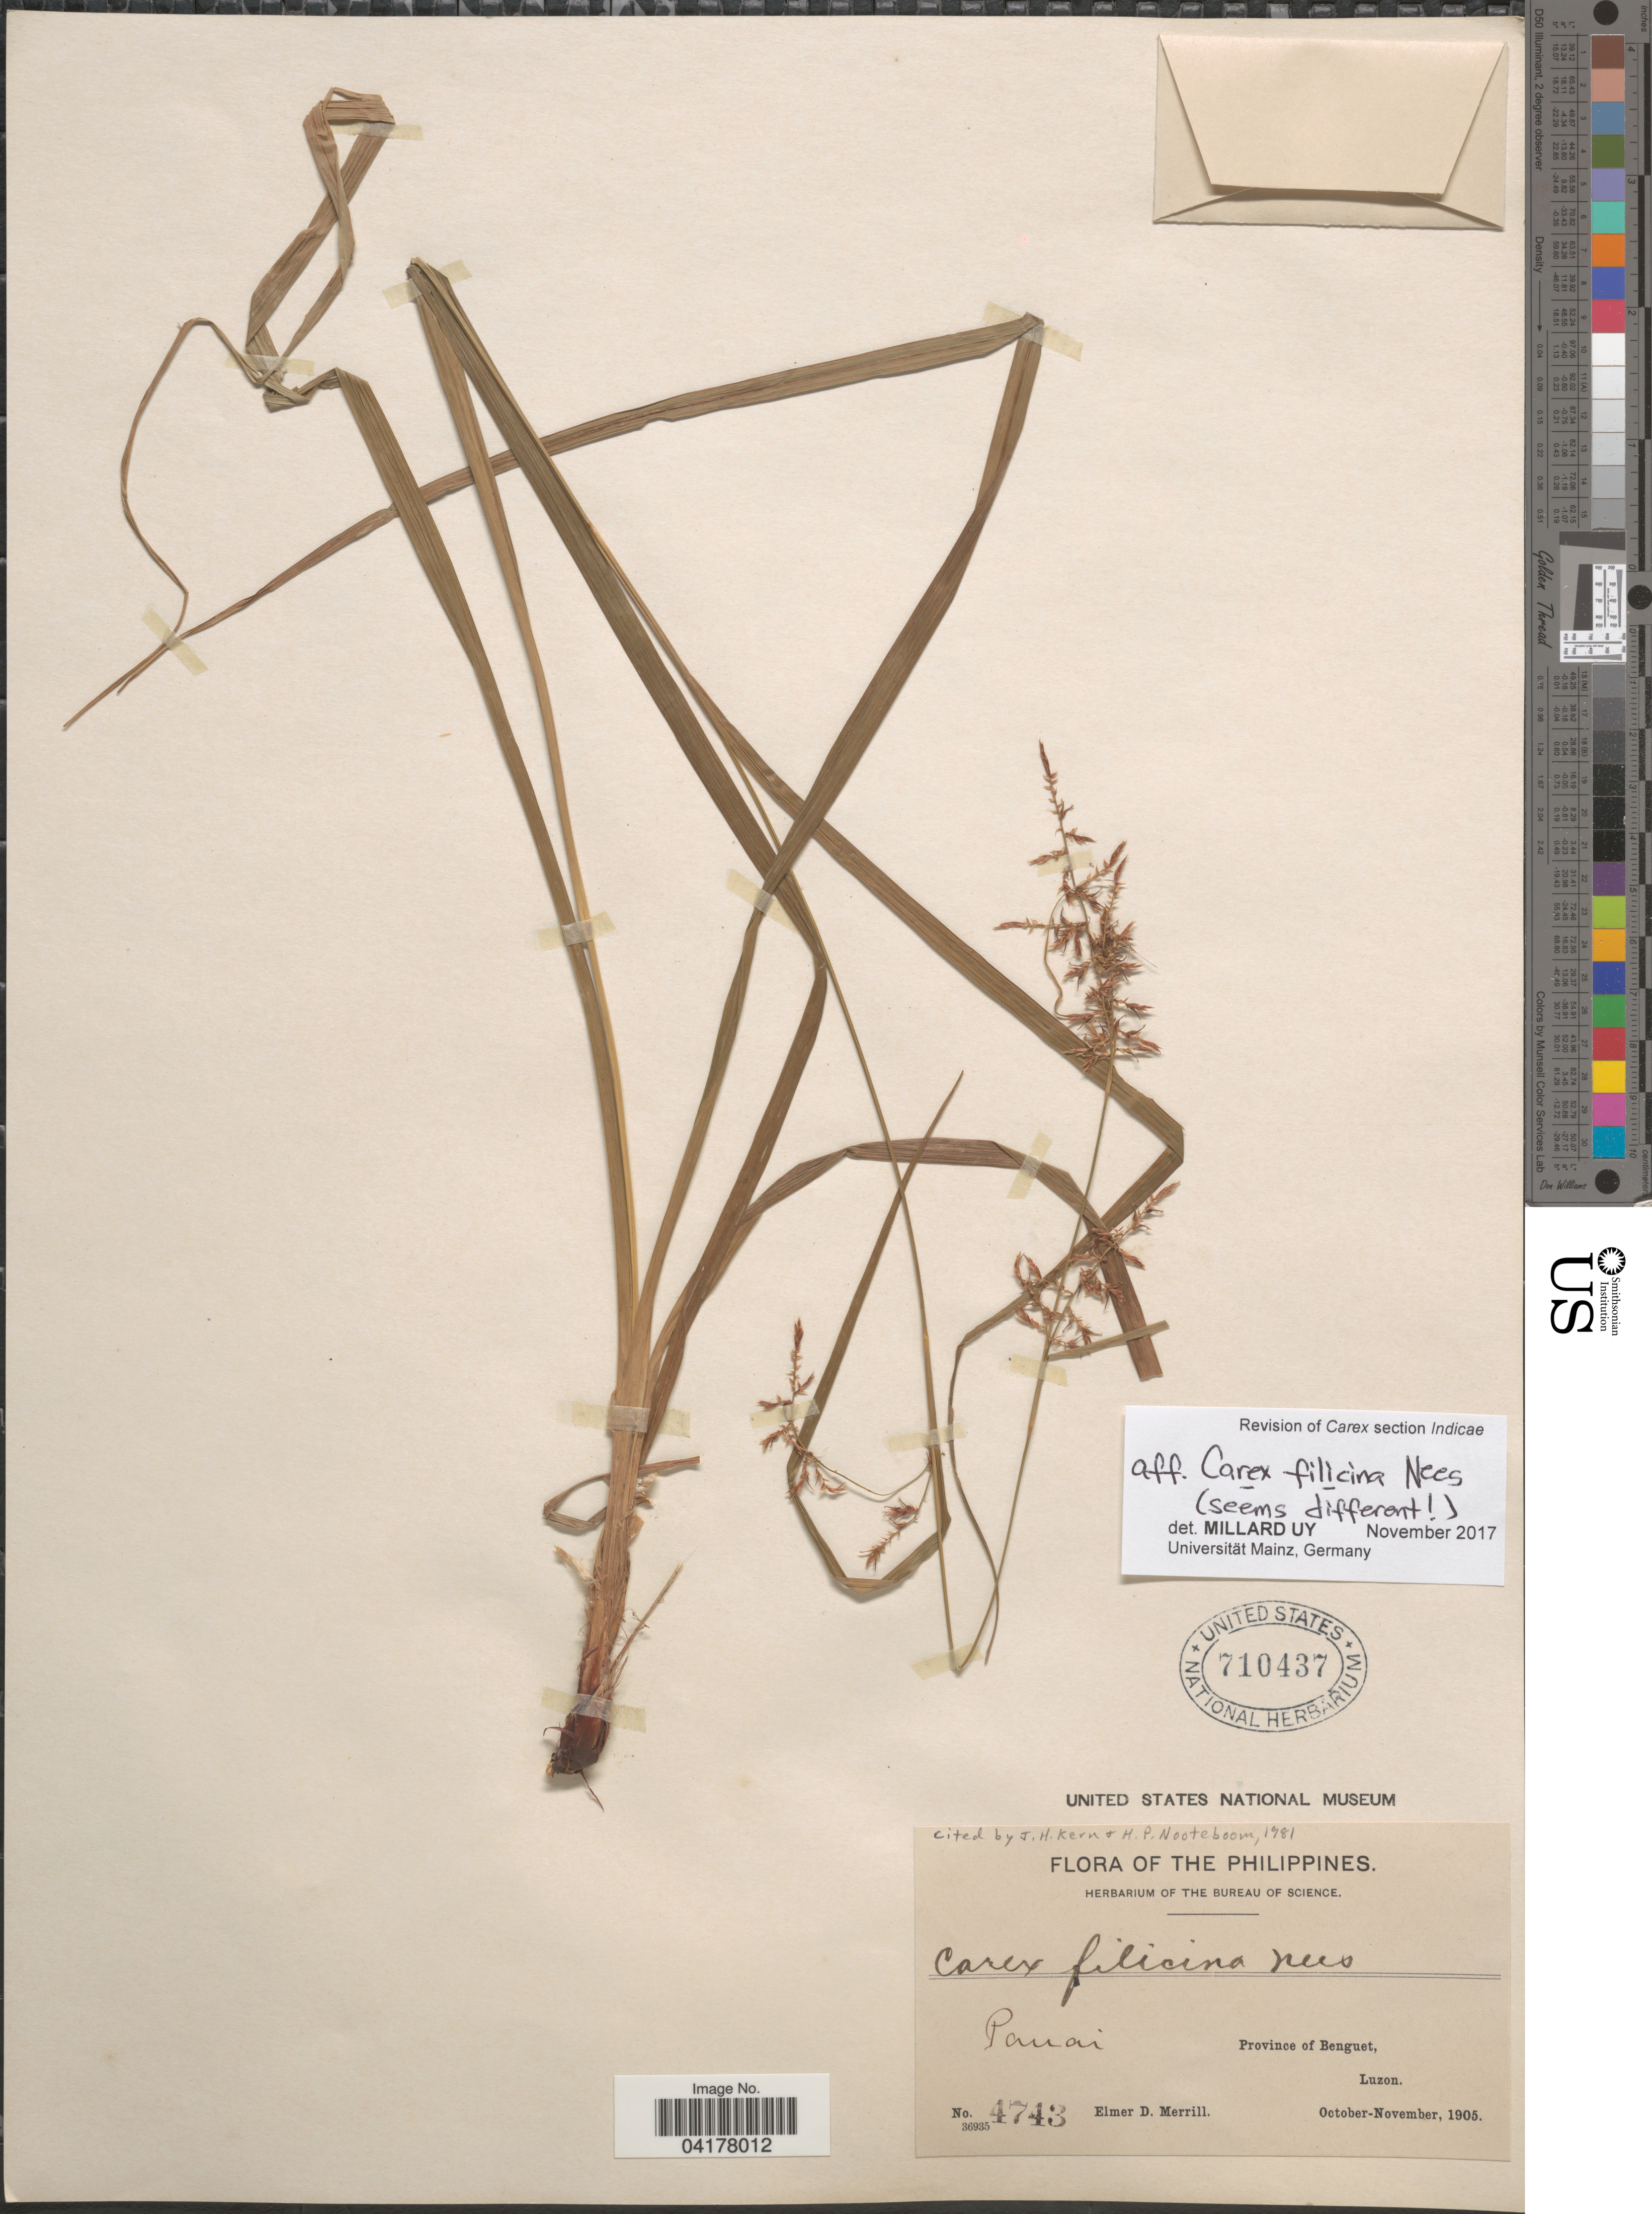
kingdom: Plantae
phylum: Tracheophyta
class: Liliopsida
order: Poales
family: Cyperaceae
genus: Carex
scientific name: Carex filicina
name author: Nees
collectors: E. D. Merrill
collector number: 4743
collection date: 1905-10/1905-11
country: Philippines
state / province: Cordillera (Administrative Region)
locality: Pauai. Province of Benguet, Luzon.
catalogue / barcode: US 710437